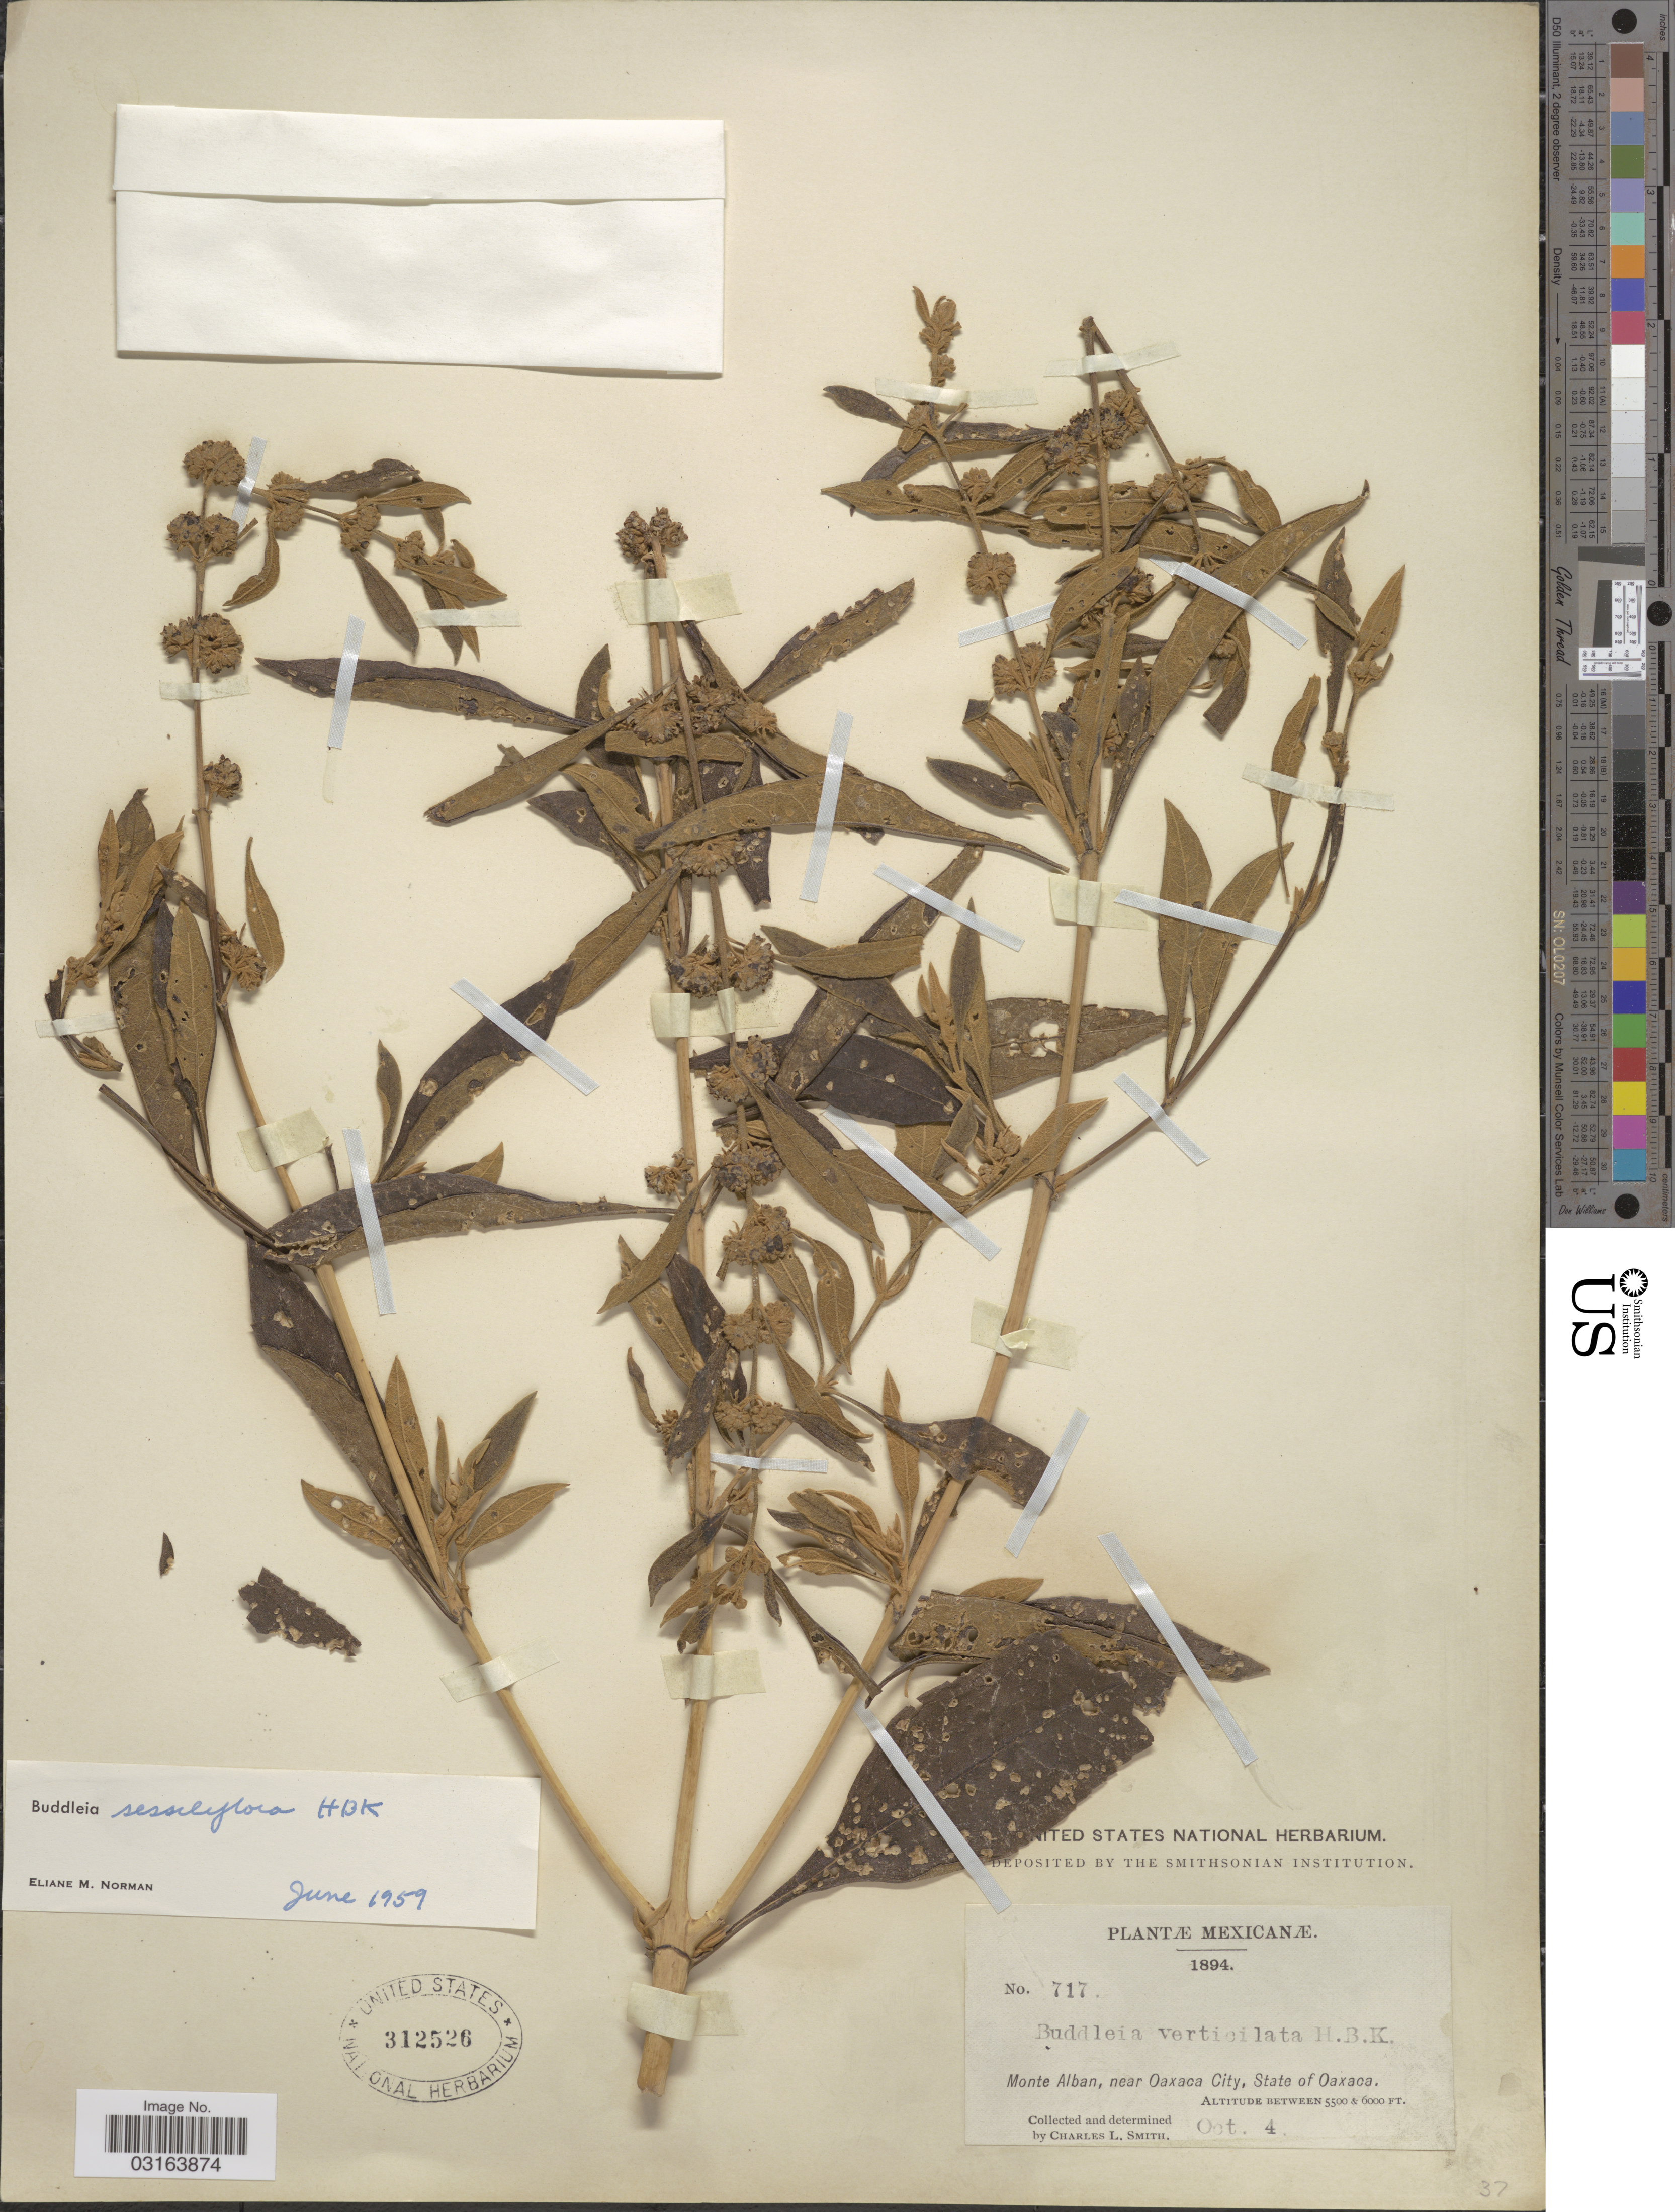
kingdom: Plantae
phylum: Tracheophyta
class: Magnoliopsida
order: Lamiales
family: Scrophulariaceae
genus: Buddleja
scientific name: Buddleja sessiliflora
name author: Kunth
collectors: C. L. Smith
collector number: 717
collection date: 1894-10-04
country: Mexico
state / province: Oaxaca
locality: Monte Alban, near Oaxaca City.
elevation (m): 1676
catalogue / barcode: US 312526